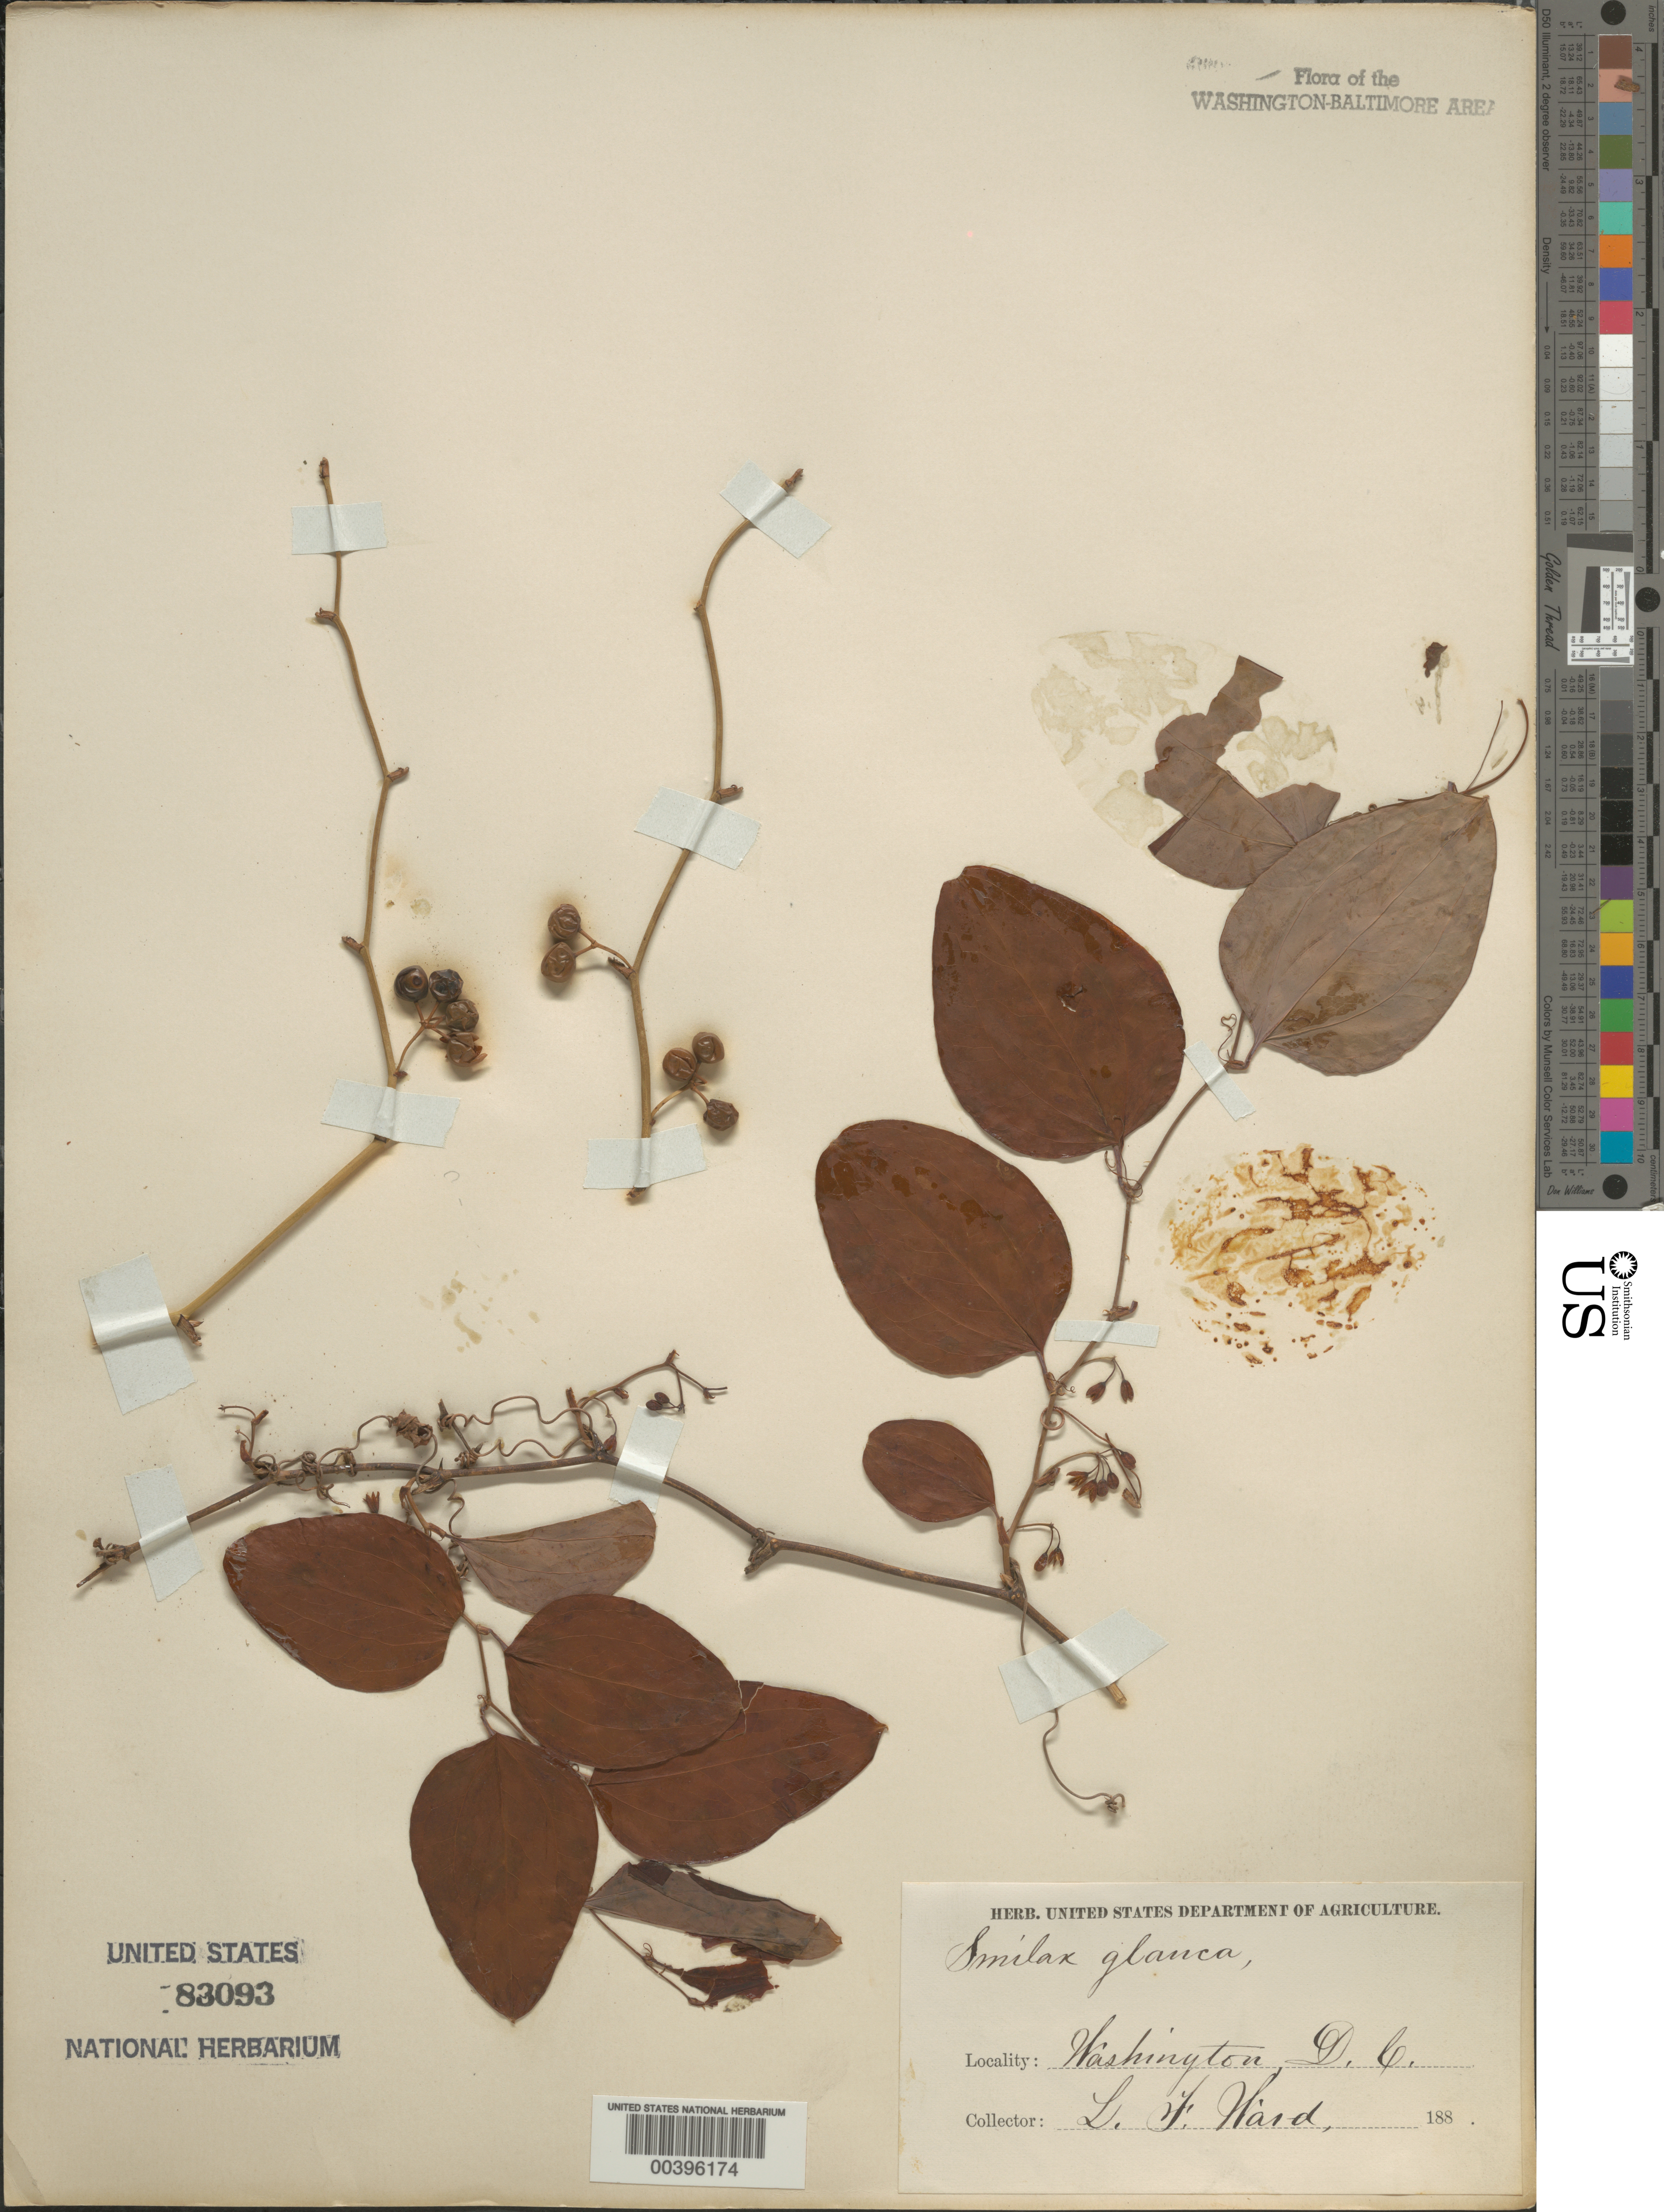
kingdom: Plantae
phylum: Tracheophyta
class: Liliopsida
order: Liliales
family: Smilacaceae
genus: Smilax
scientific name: Smilax glauca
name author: Walter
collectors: L. F. Ward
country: United States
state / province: District of Columbia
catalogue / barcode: US 83093